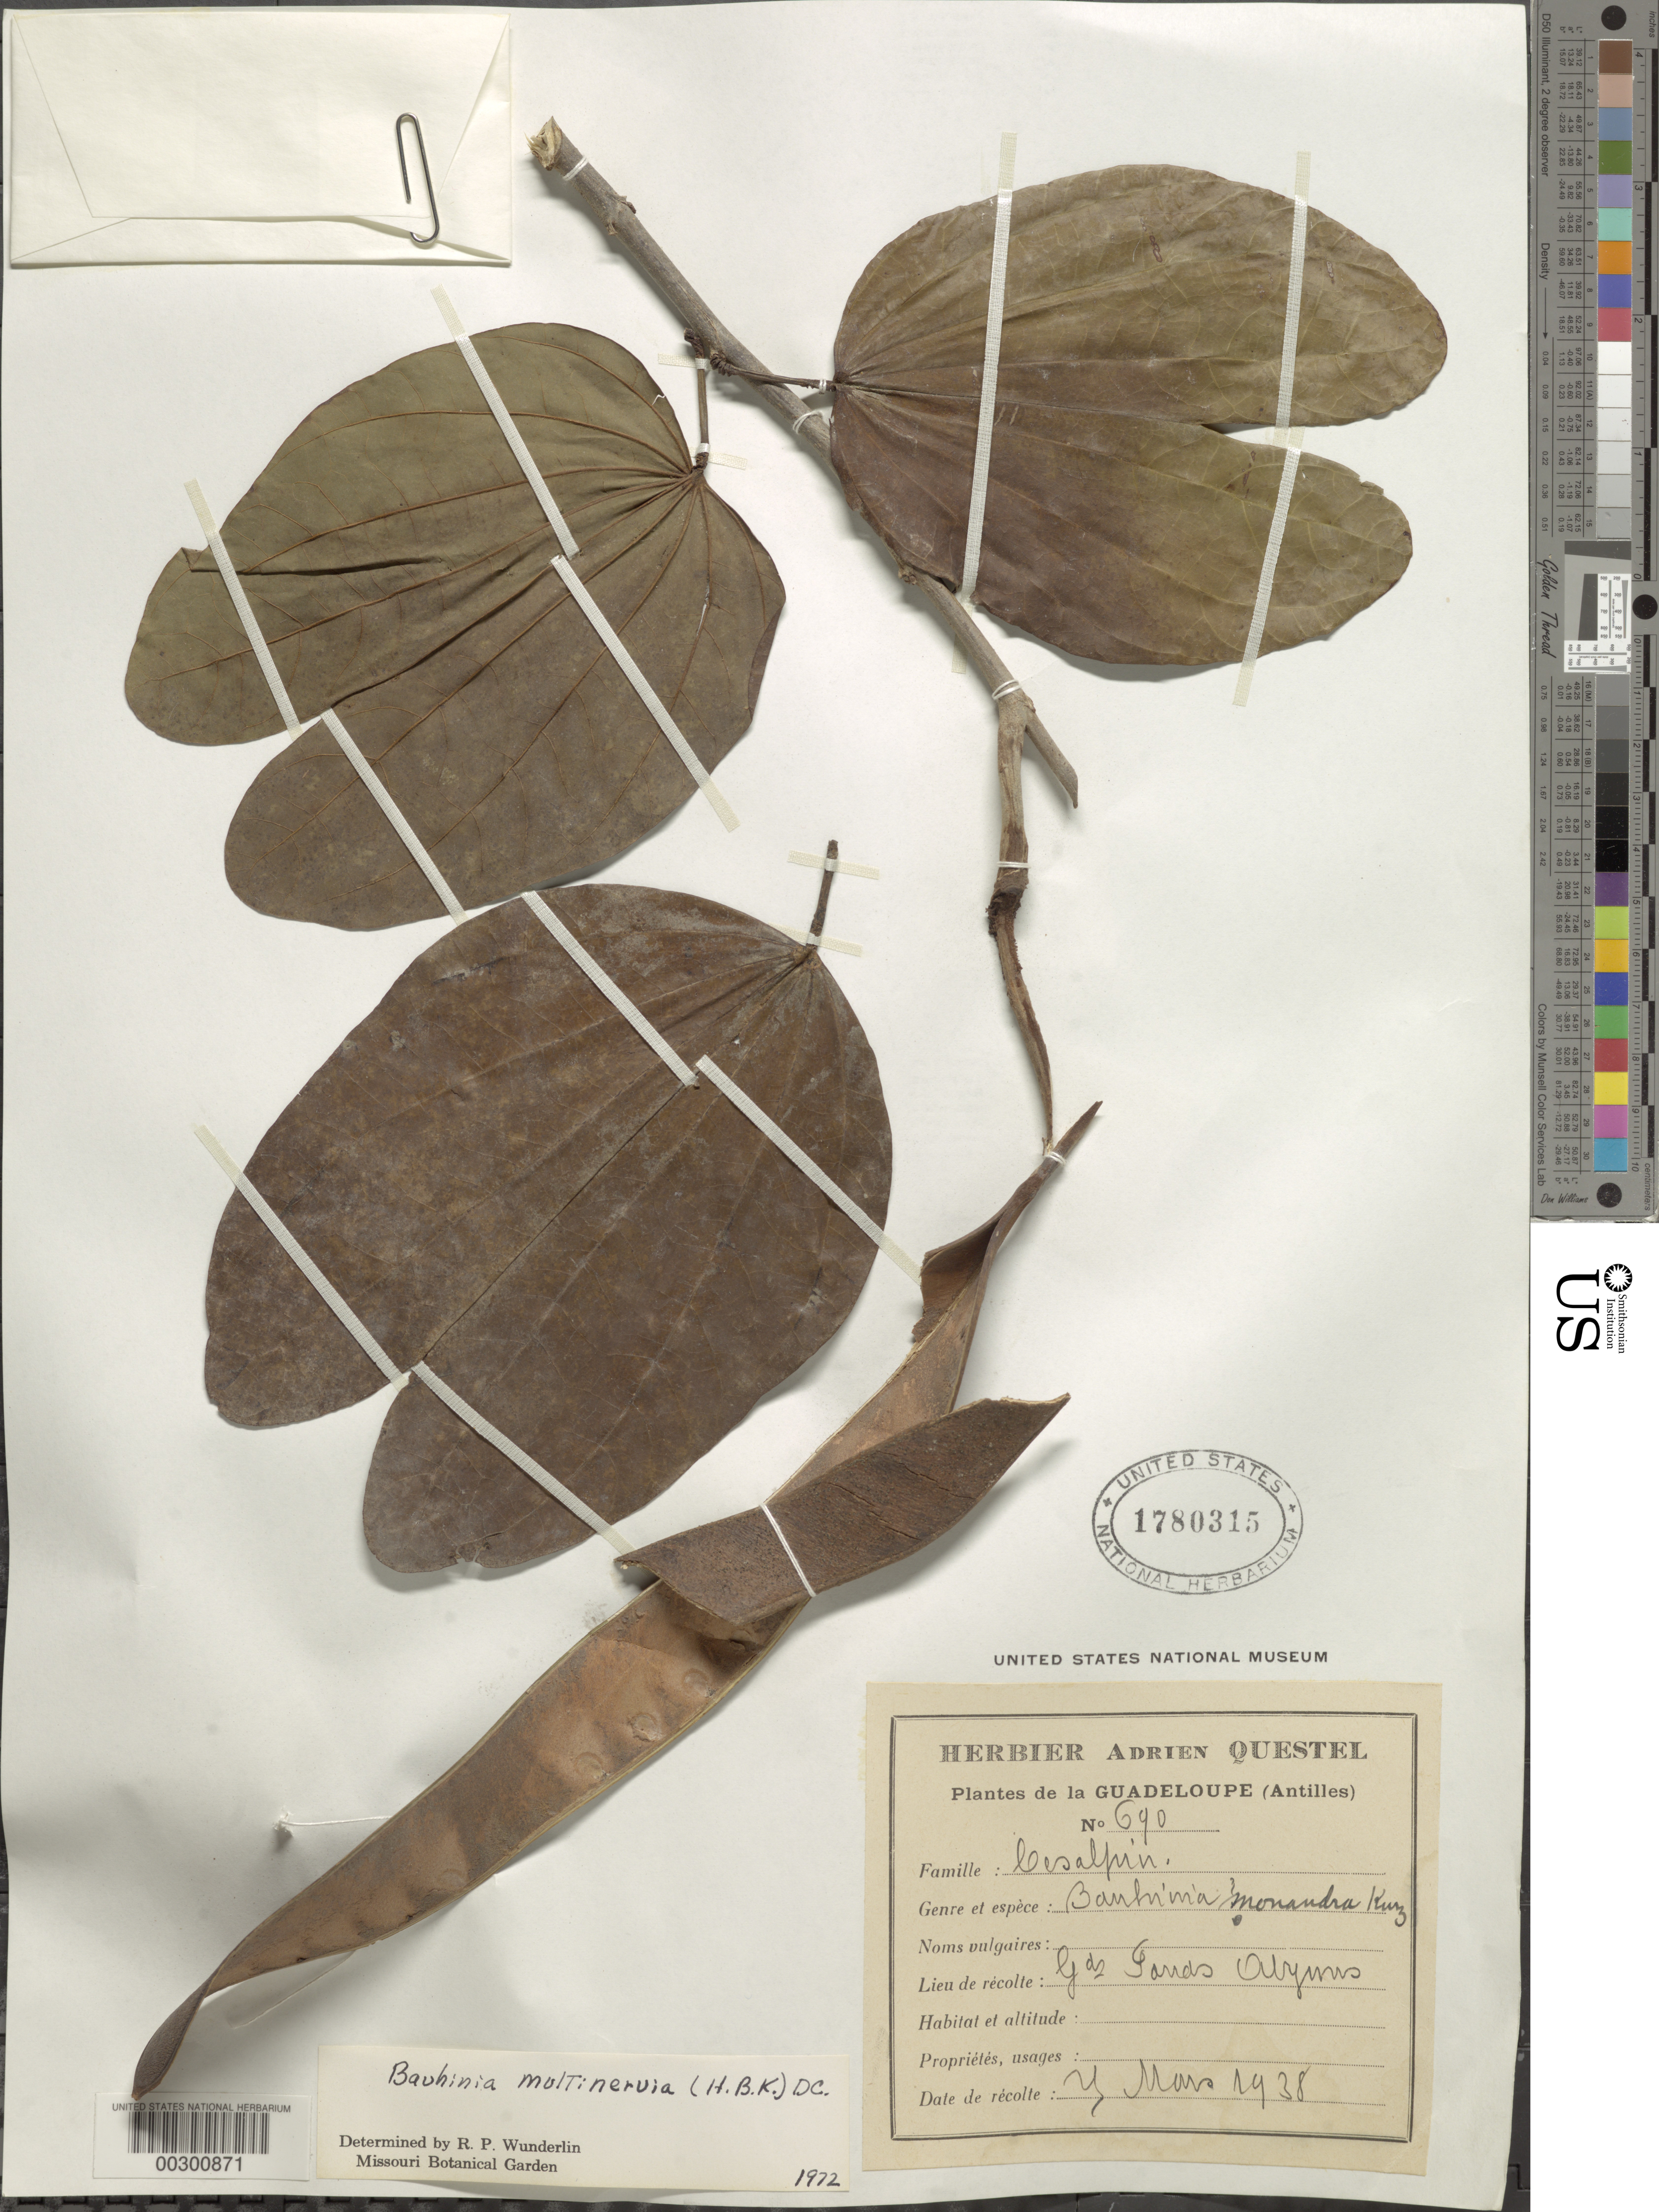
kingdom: Plantae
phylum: Tracheophyta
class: Magnoliopsida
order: Fabales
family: Fabaceae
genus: Bauhinia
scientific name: Bauhinia multinervia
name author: (Kunth) DC.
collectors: A. Questel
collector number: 690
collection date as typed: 27 Mar 1938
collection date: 1938-03-27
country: Guadeloupe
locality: Grounds gands olymes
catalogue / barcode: US 1780315